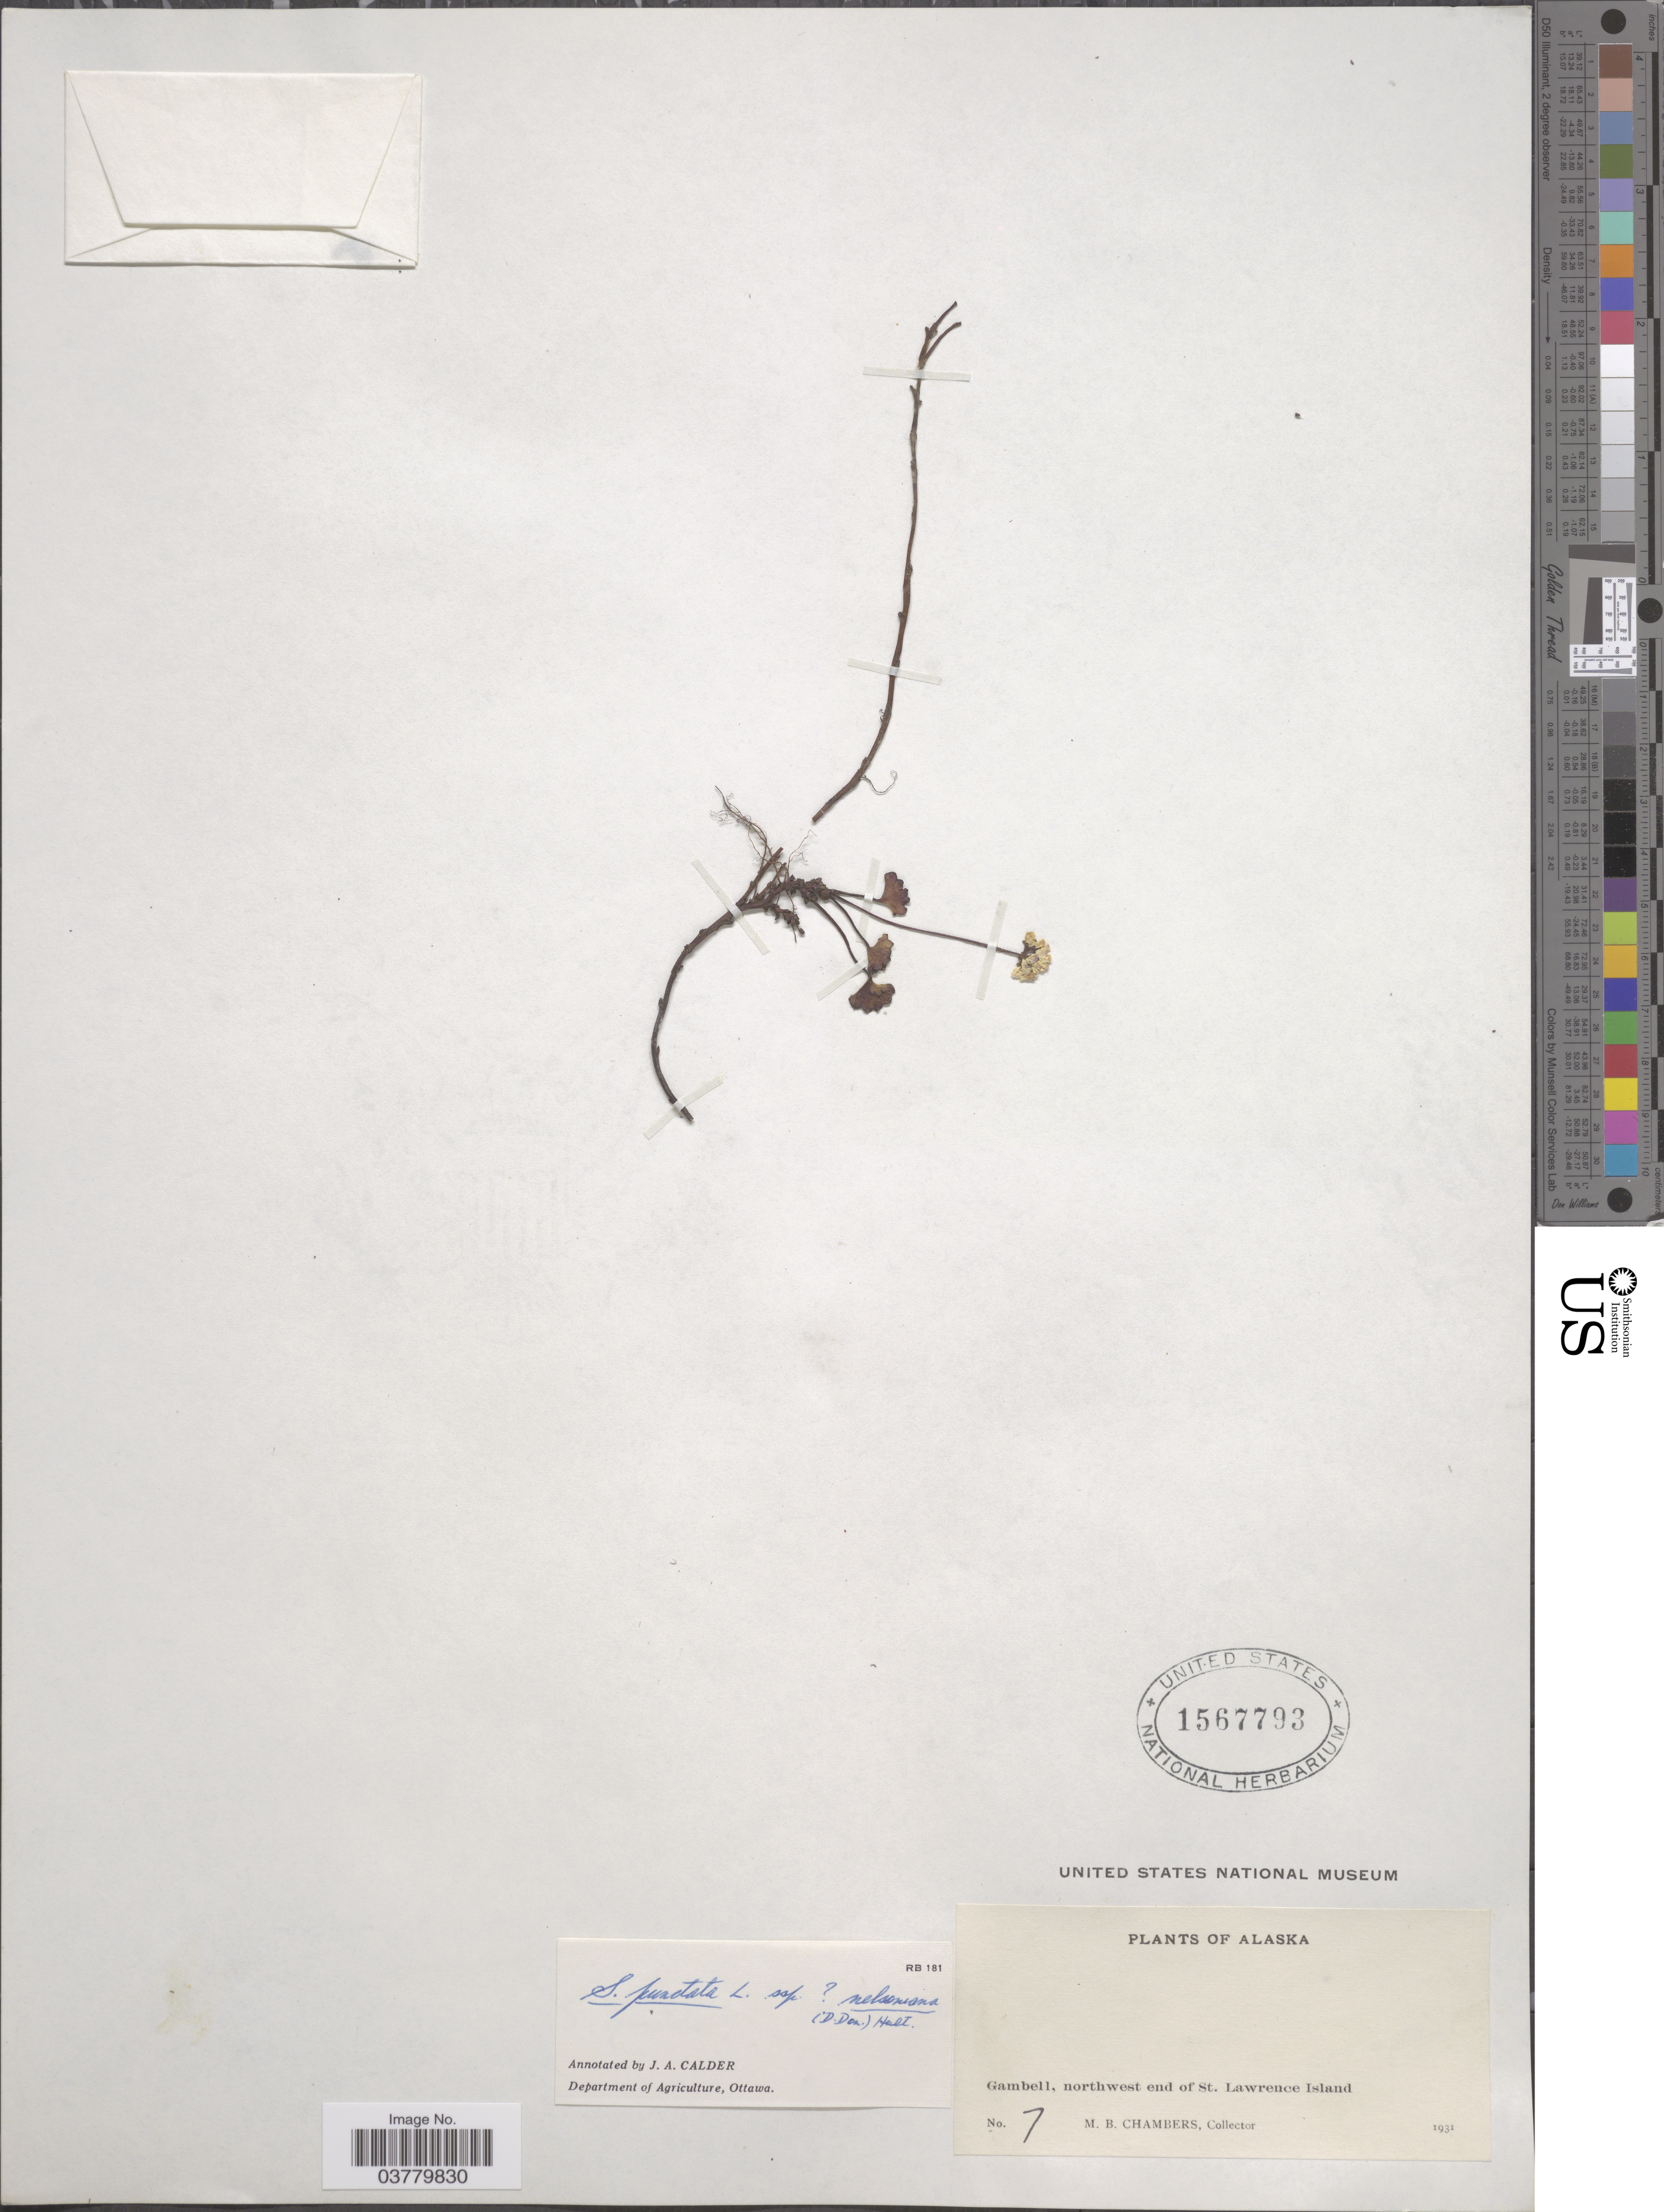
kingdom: Plantae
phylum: Tracheophyta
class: Magnoliopsida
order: Saxifragales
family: Saxifragaceae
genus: Micranthes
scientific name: Micranthes nelsoniana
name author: (D. Don) Small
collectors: M. Chambers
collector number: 7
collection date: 1931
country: United States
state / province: Alaska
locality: Gambell, northwest end of St. Lawrence Island.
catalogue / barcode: US 1567793